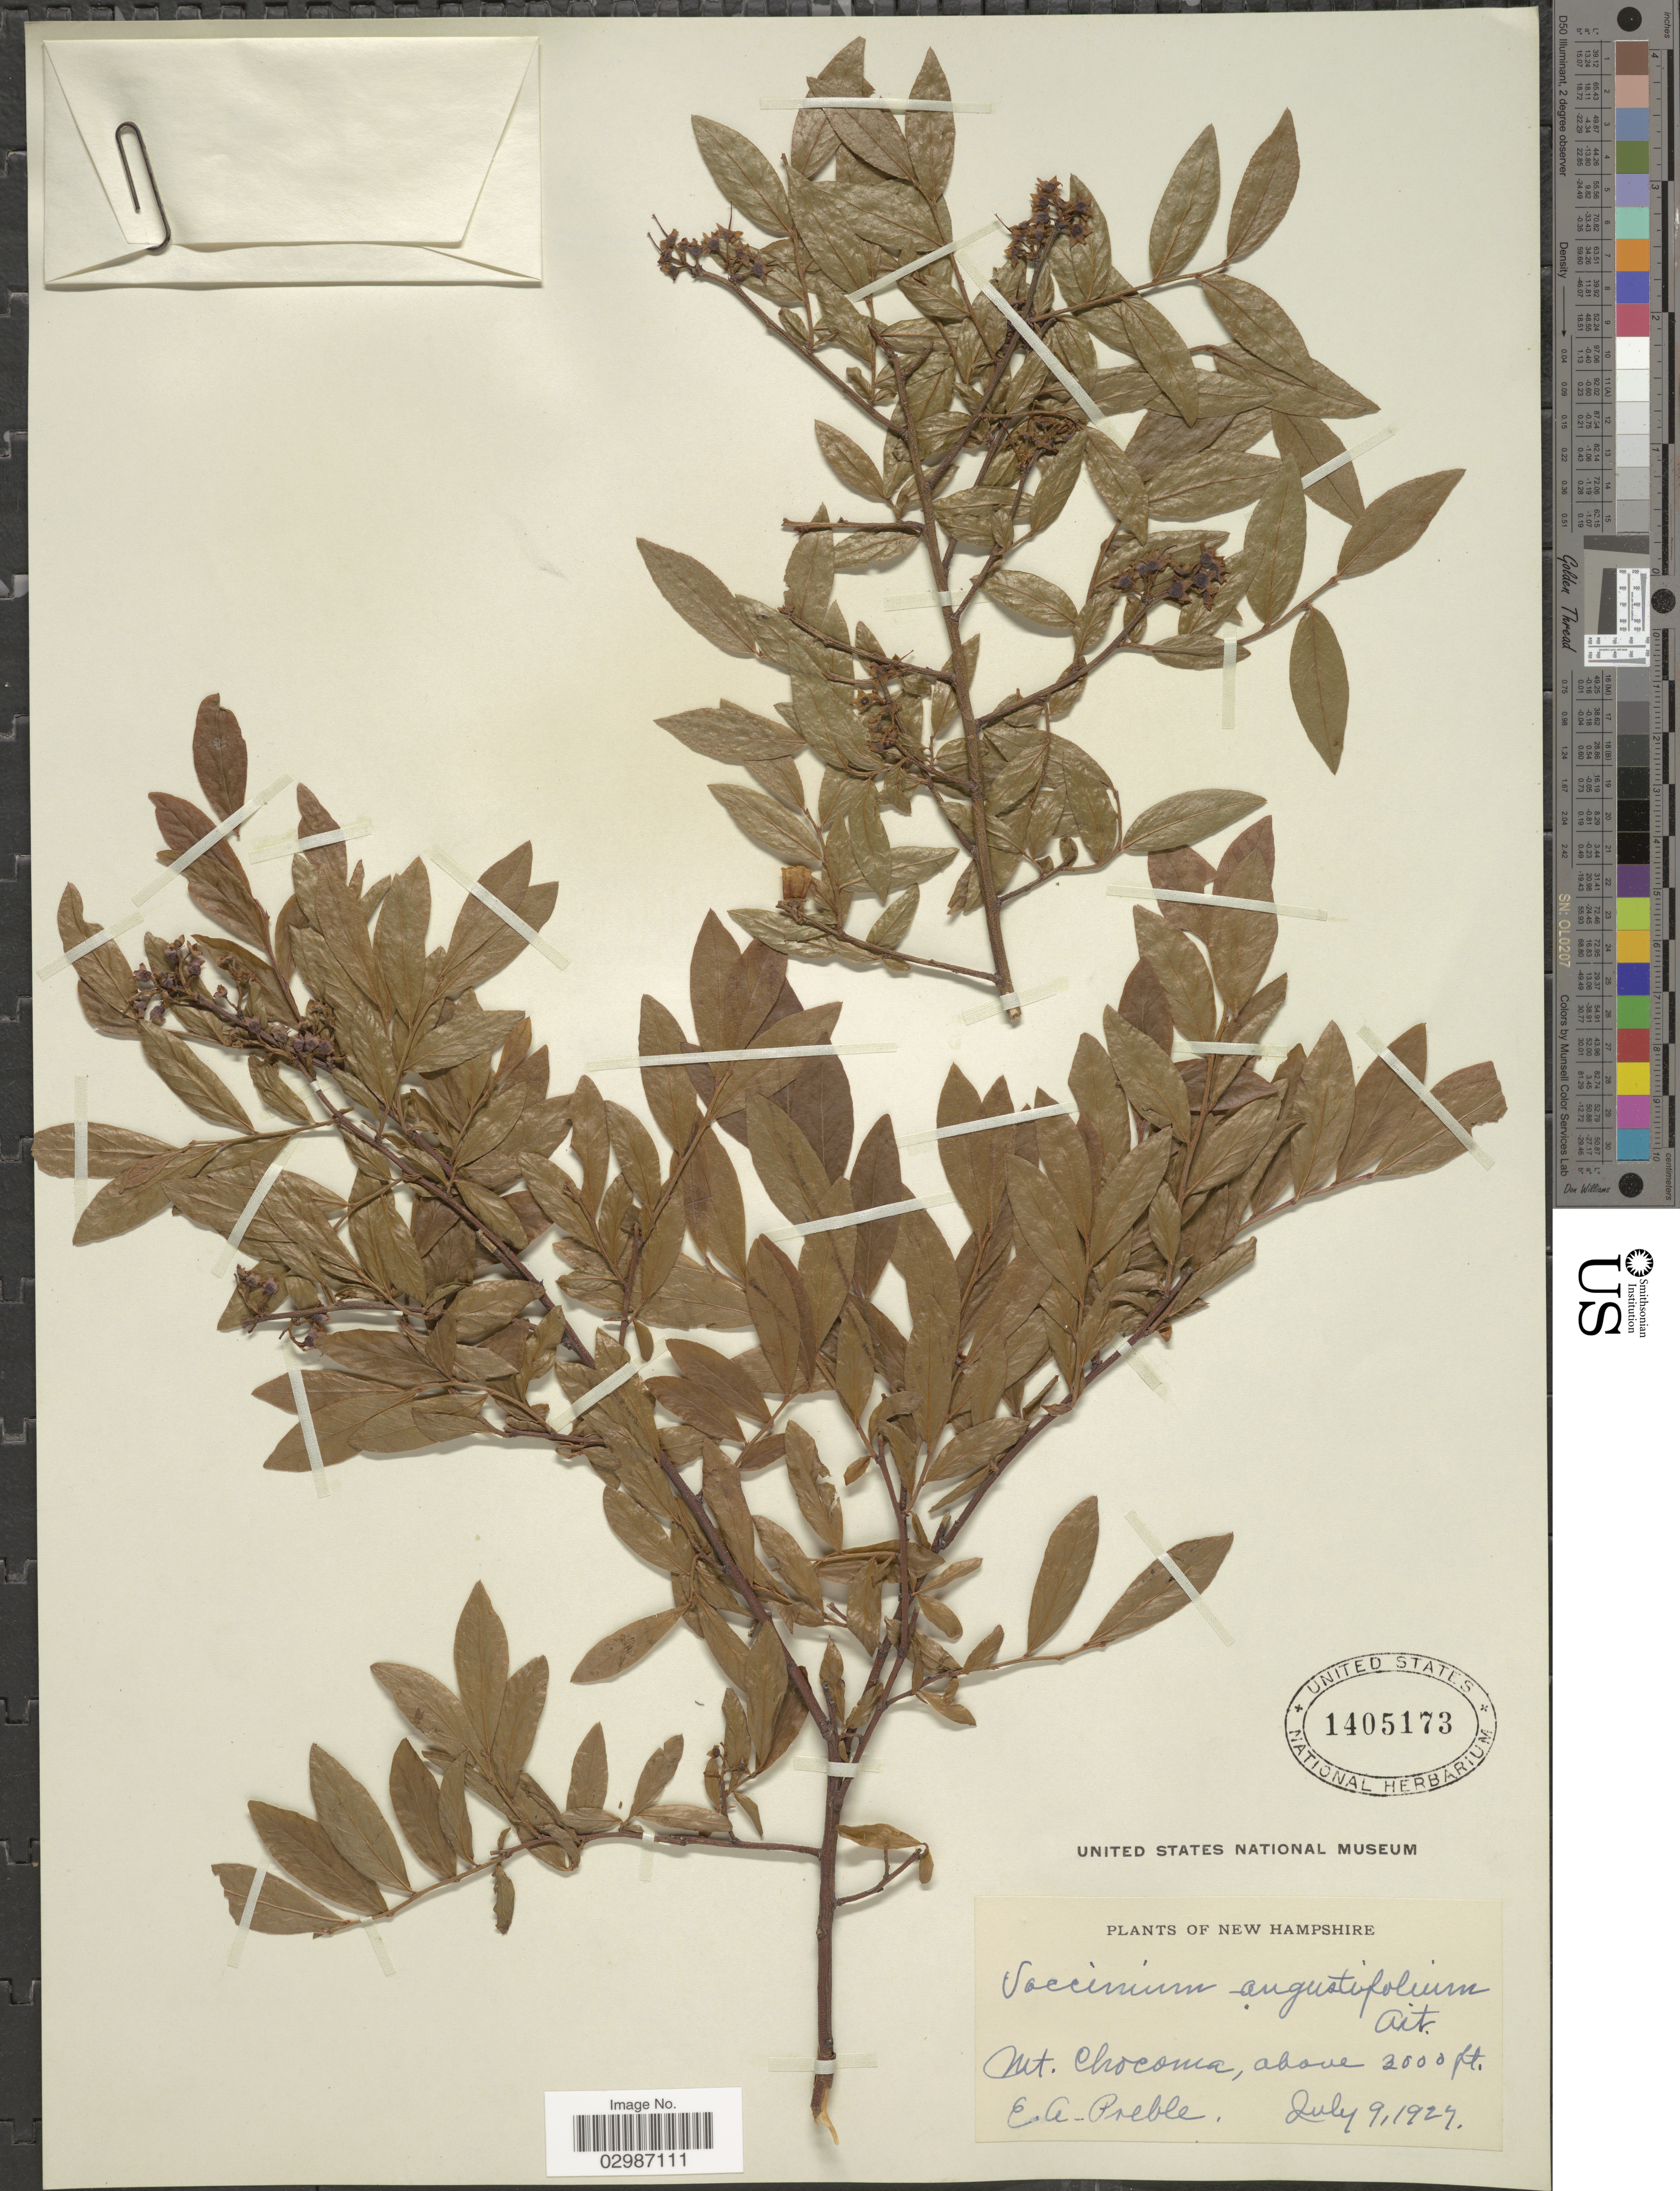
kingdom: Plantae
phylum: Tracheophyta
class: Magnoliopsida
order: Ericales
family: Ericaceae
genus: Vaccinium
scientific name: Vaccinium angustifolium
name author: Aiton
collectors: E. Preble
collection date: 1927-07-09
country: United States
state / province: New Hampshire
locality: Mt. Chocoma.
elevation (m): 914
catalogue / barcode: US 1405173